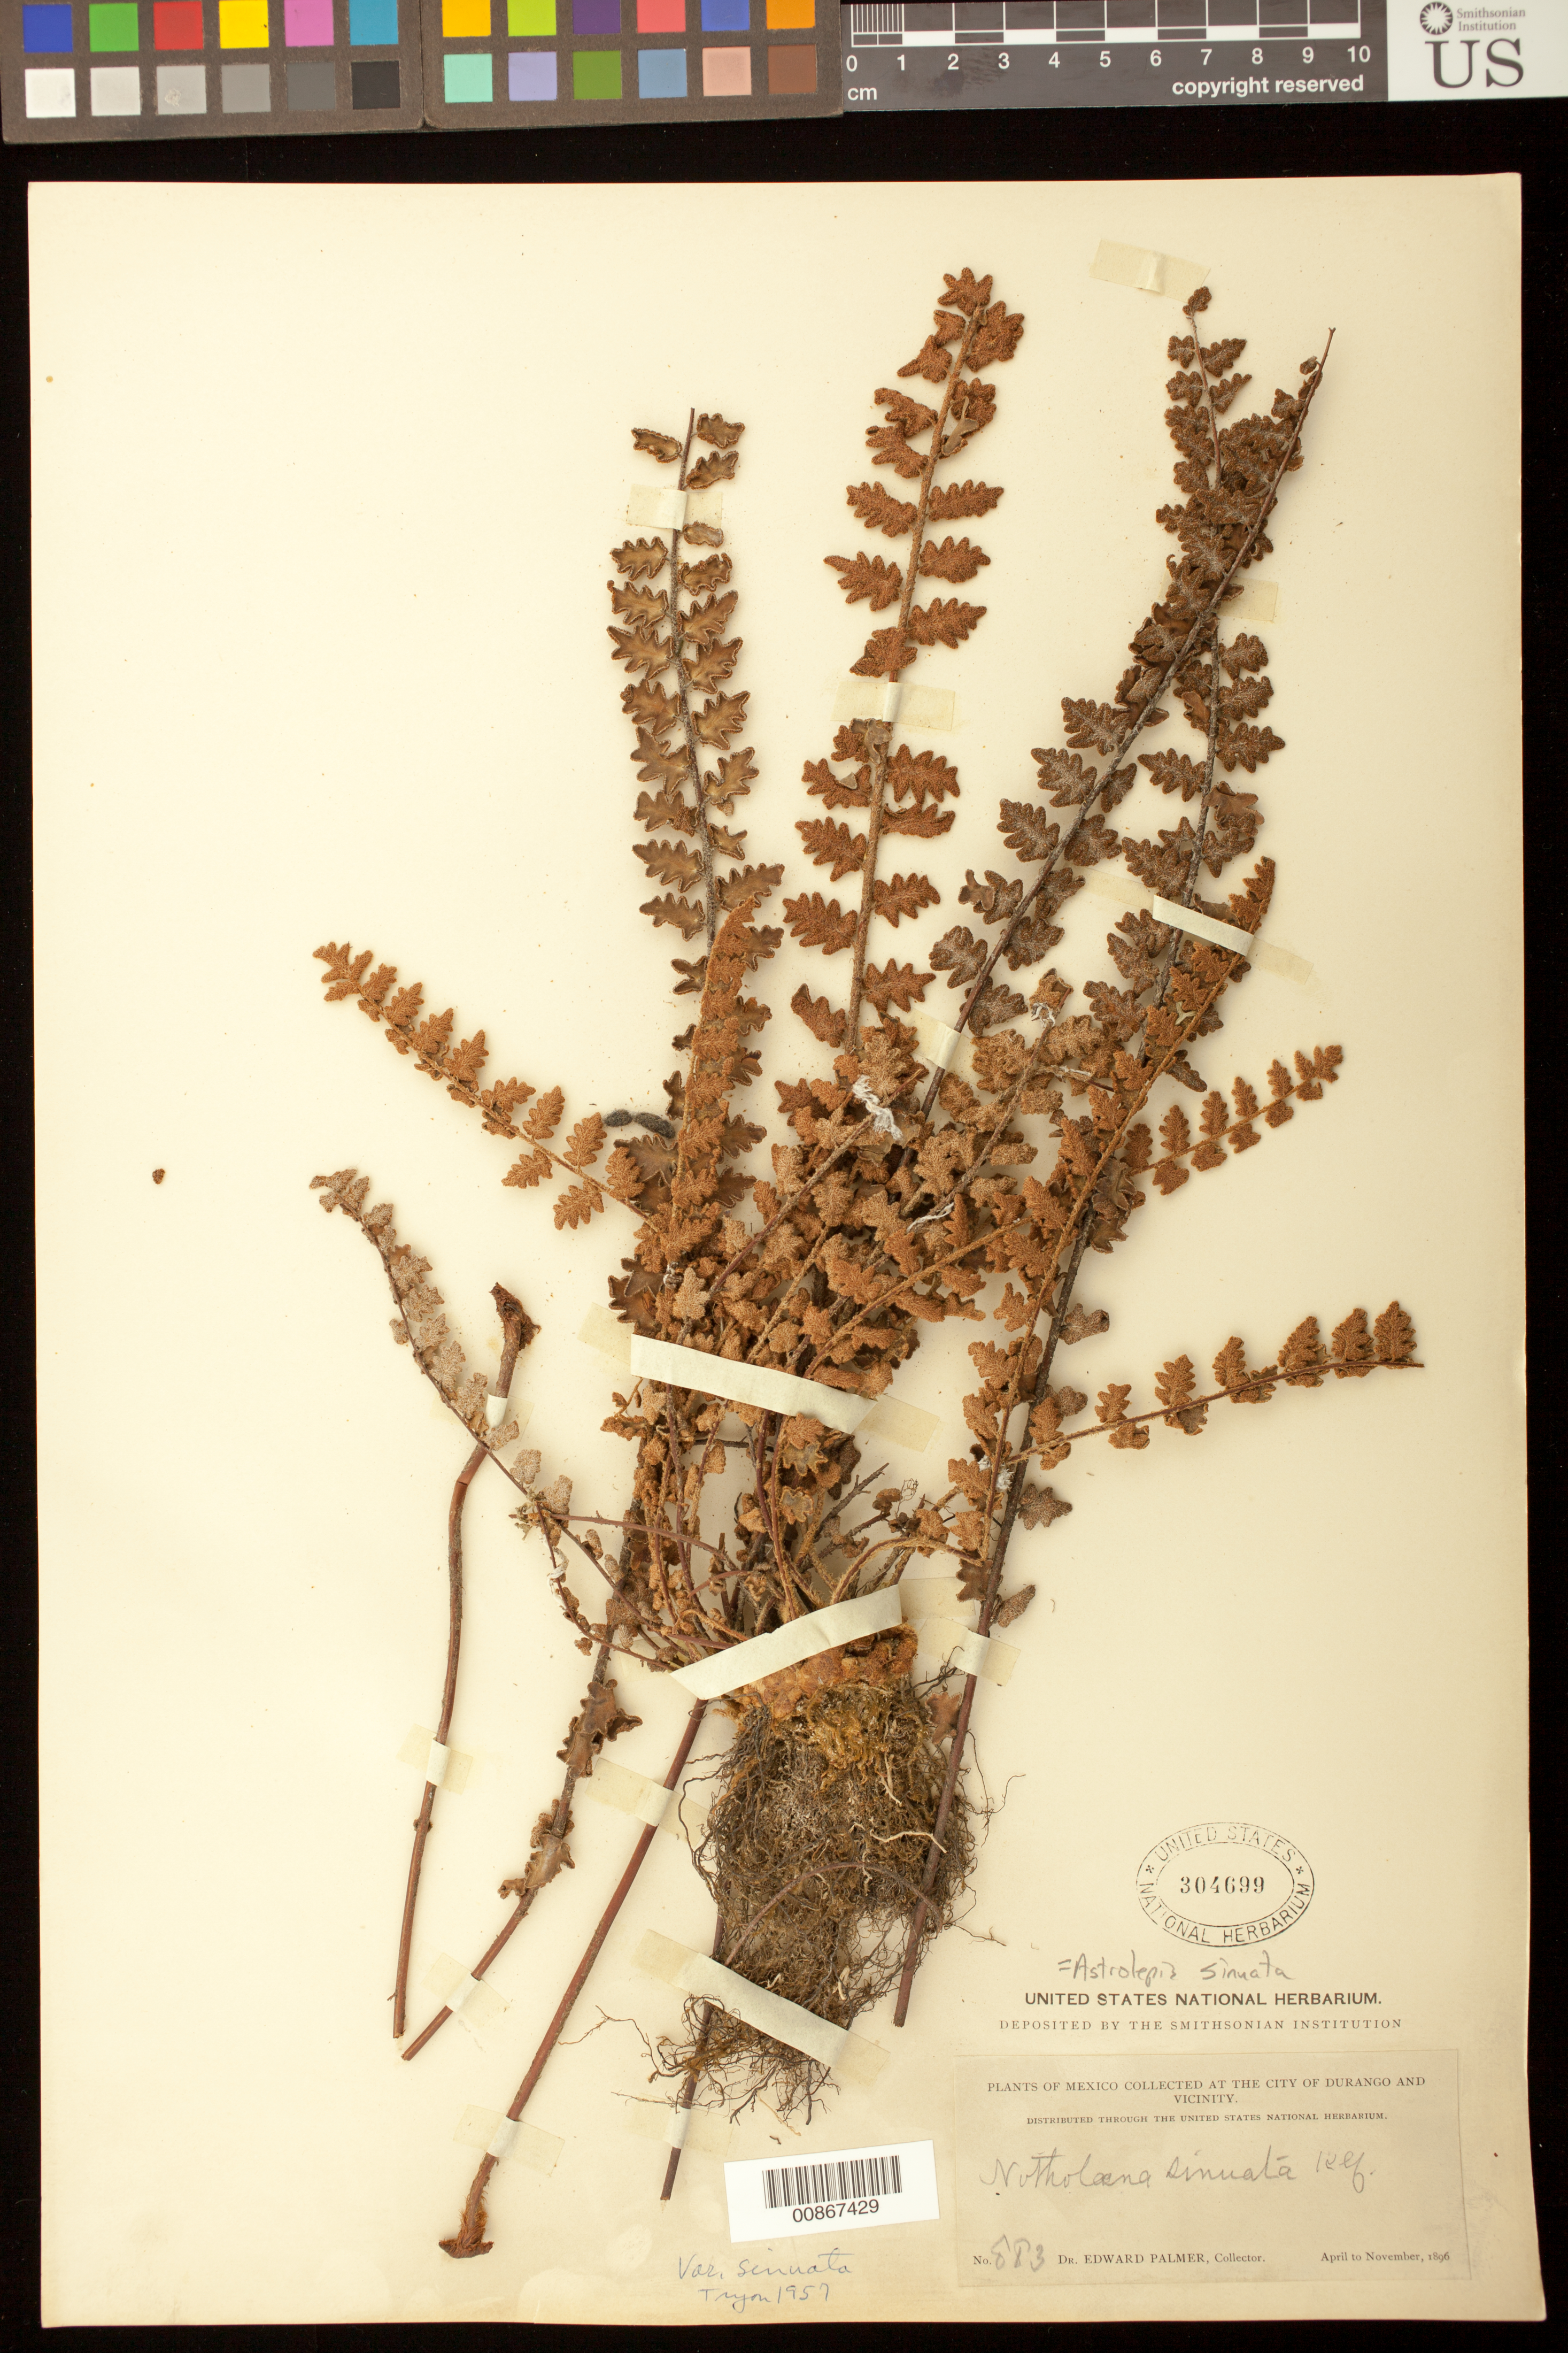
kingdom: Plantae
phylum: Tracheophyta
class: Polypodiopsida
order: Polypodiales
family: Pteridaceae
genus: Astrolepis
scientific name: Astrolepis sinuata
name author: (Lag. ex Sw.) D.M. Benham & Windham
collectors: E. Palmer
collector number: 883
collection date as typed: Apr 1896 to -- Nov 1896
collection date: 1896-04/1896-11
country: Mexico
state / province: Durango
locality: City of Durango and vicinity.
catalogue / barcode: US 304699